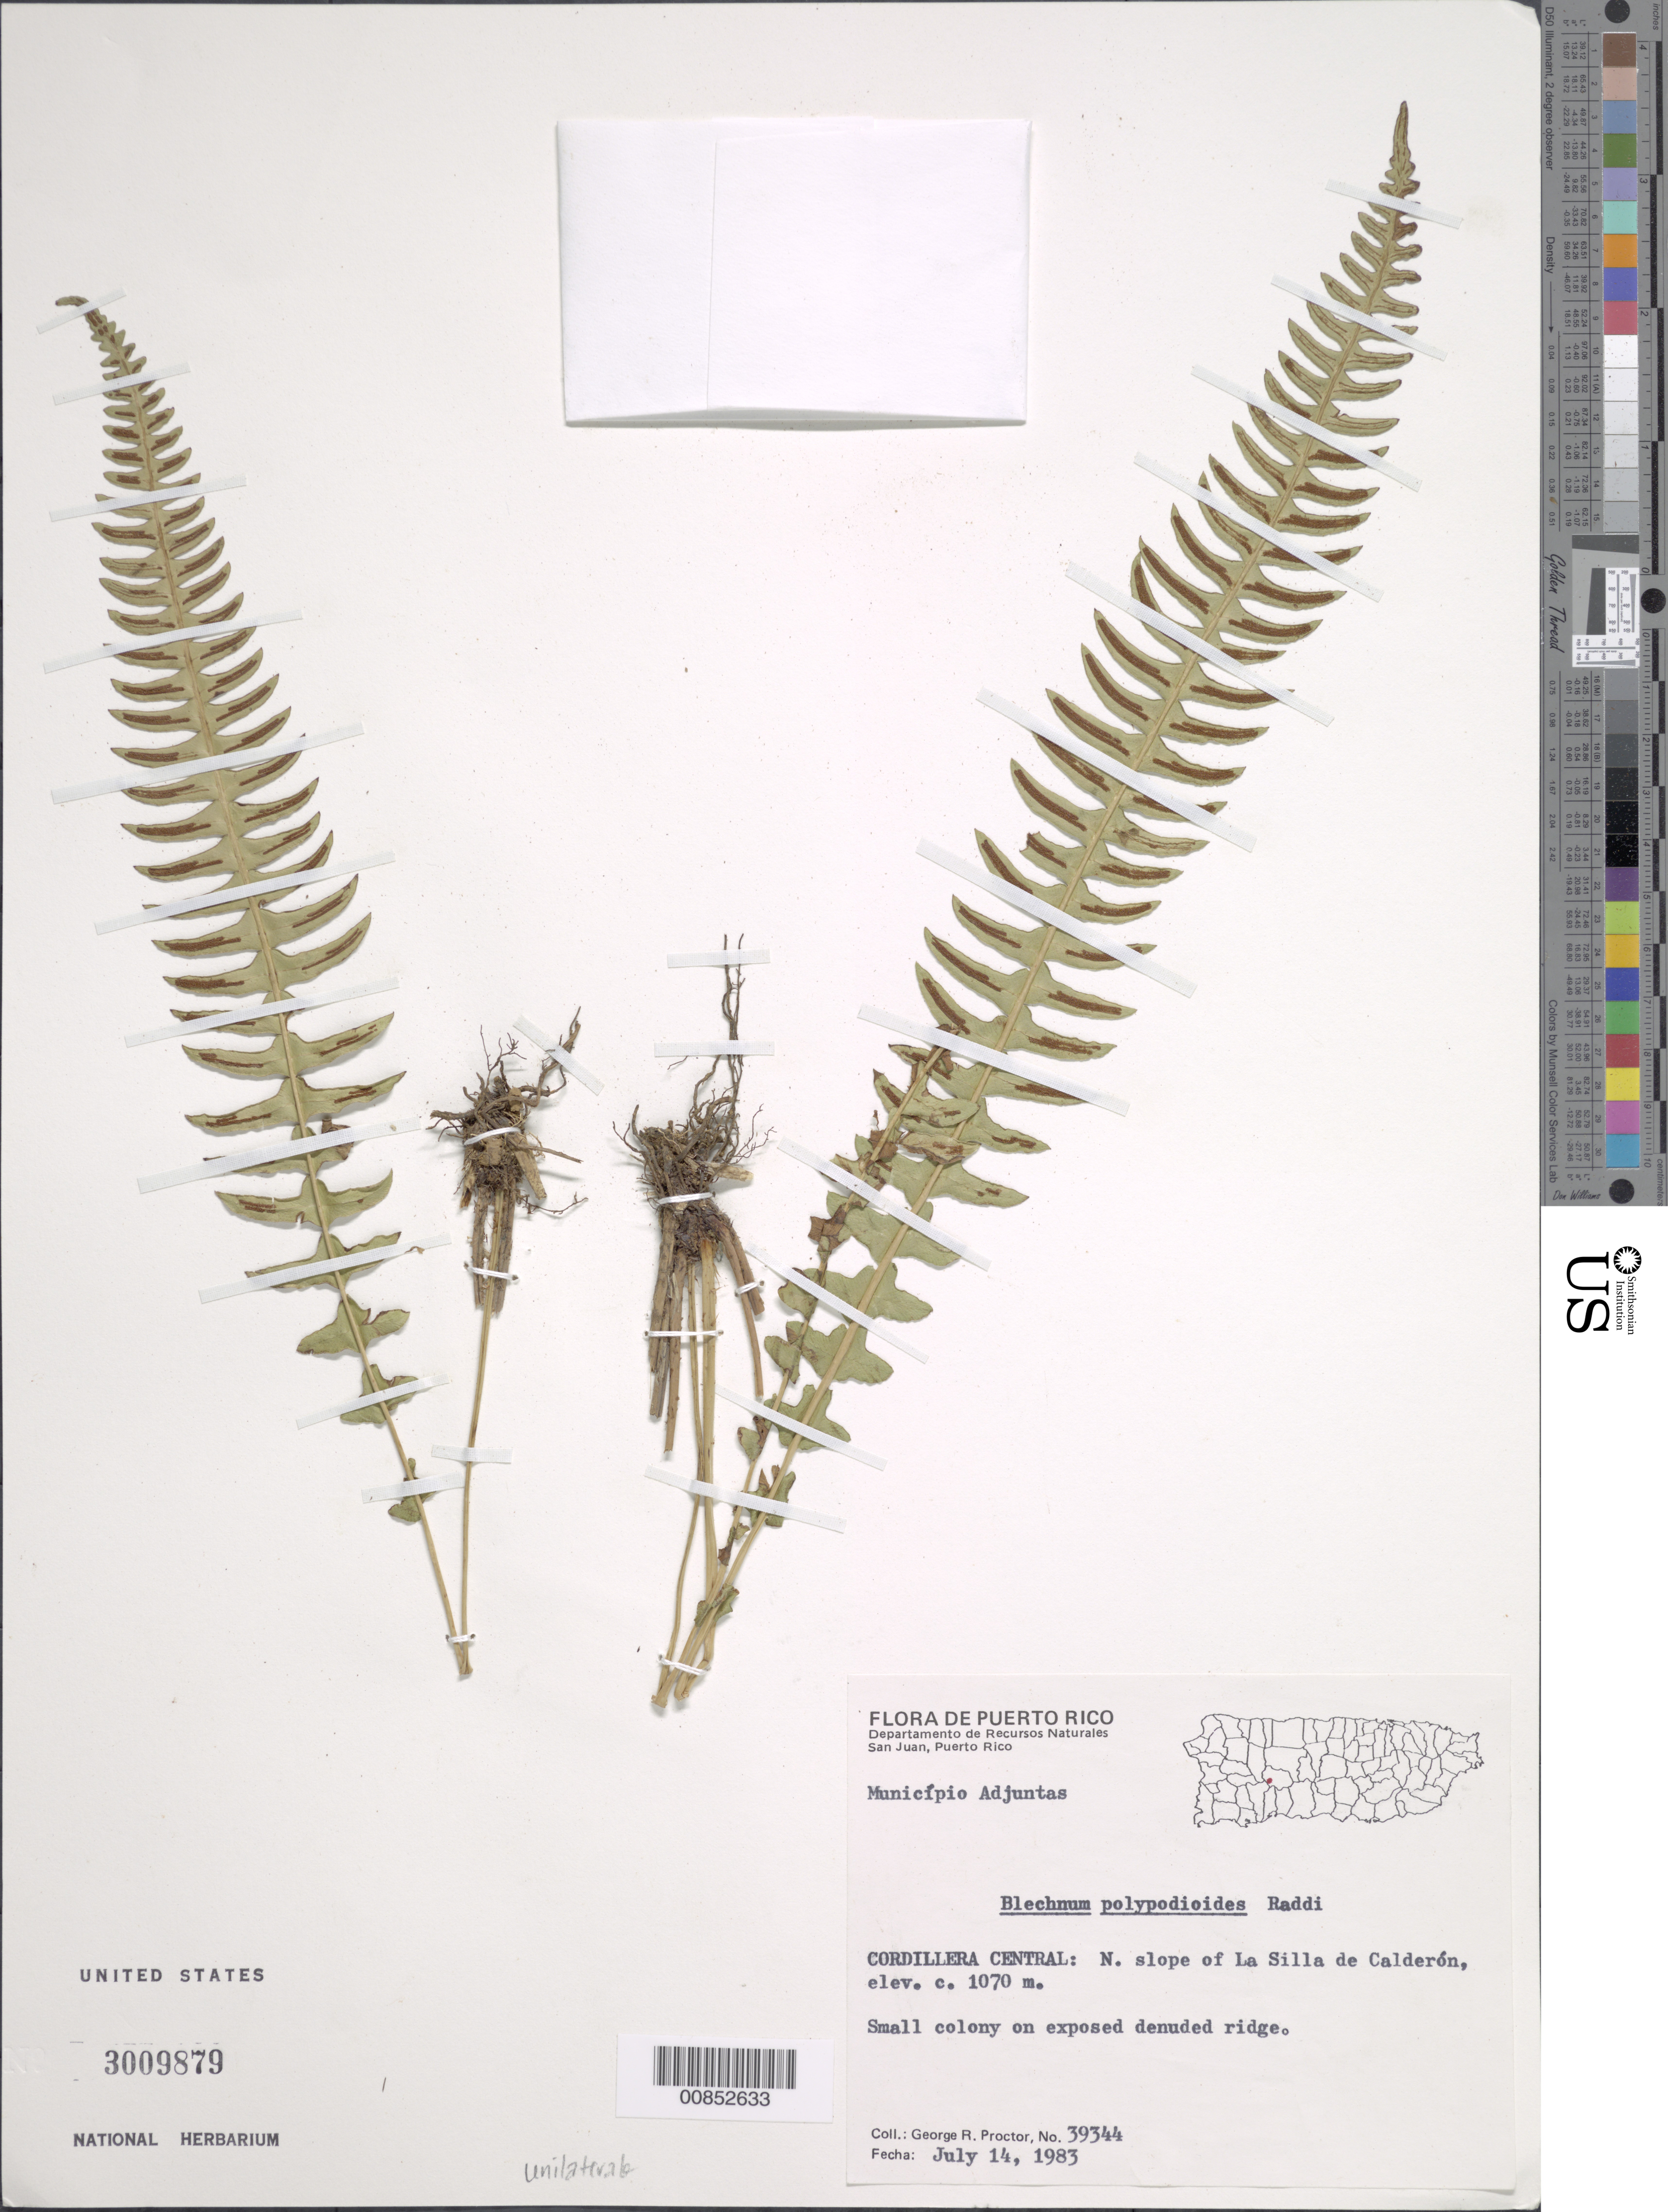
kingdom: Plantae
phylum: Tracheophyta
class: Polypodiopsida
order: Polypodiales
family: Blechnaceae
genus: Blechnum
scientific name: Blechnum unilaterale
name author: Sw.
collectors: G. R. Proctor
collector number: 39344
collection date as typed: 14 Jul 1983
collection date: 1983-07-14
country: Puerto Rico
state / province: Adjuntas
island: Puerto Rico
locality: Mun. Adjuntas, Cordillera Central, N slope of La Silla de Calderón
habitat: Exposed denuded ridge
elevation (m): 1070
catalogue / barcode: US 3009879